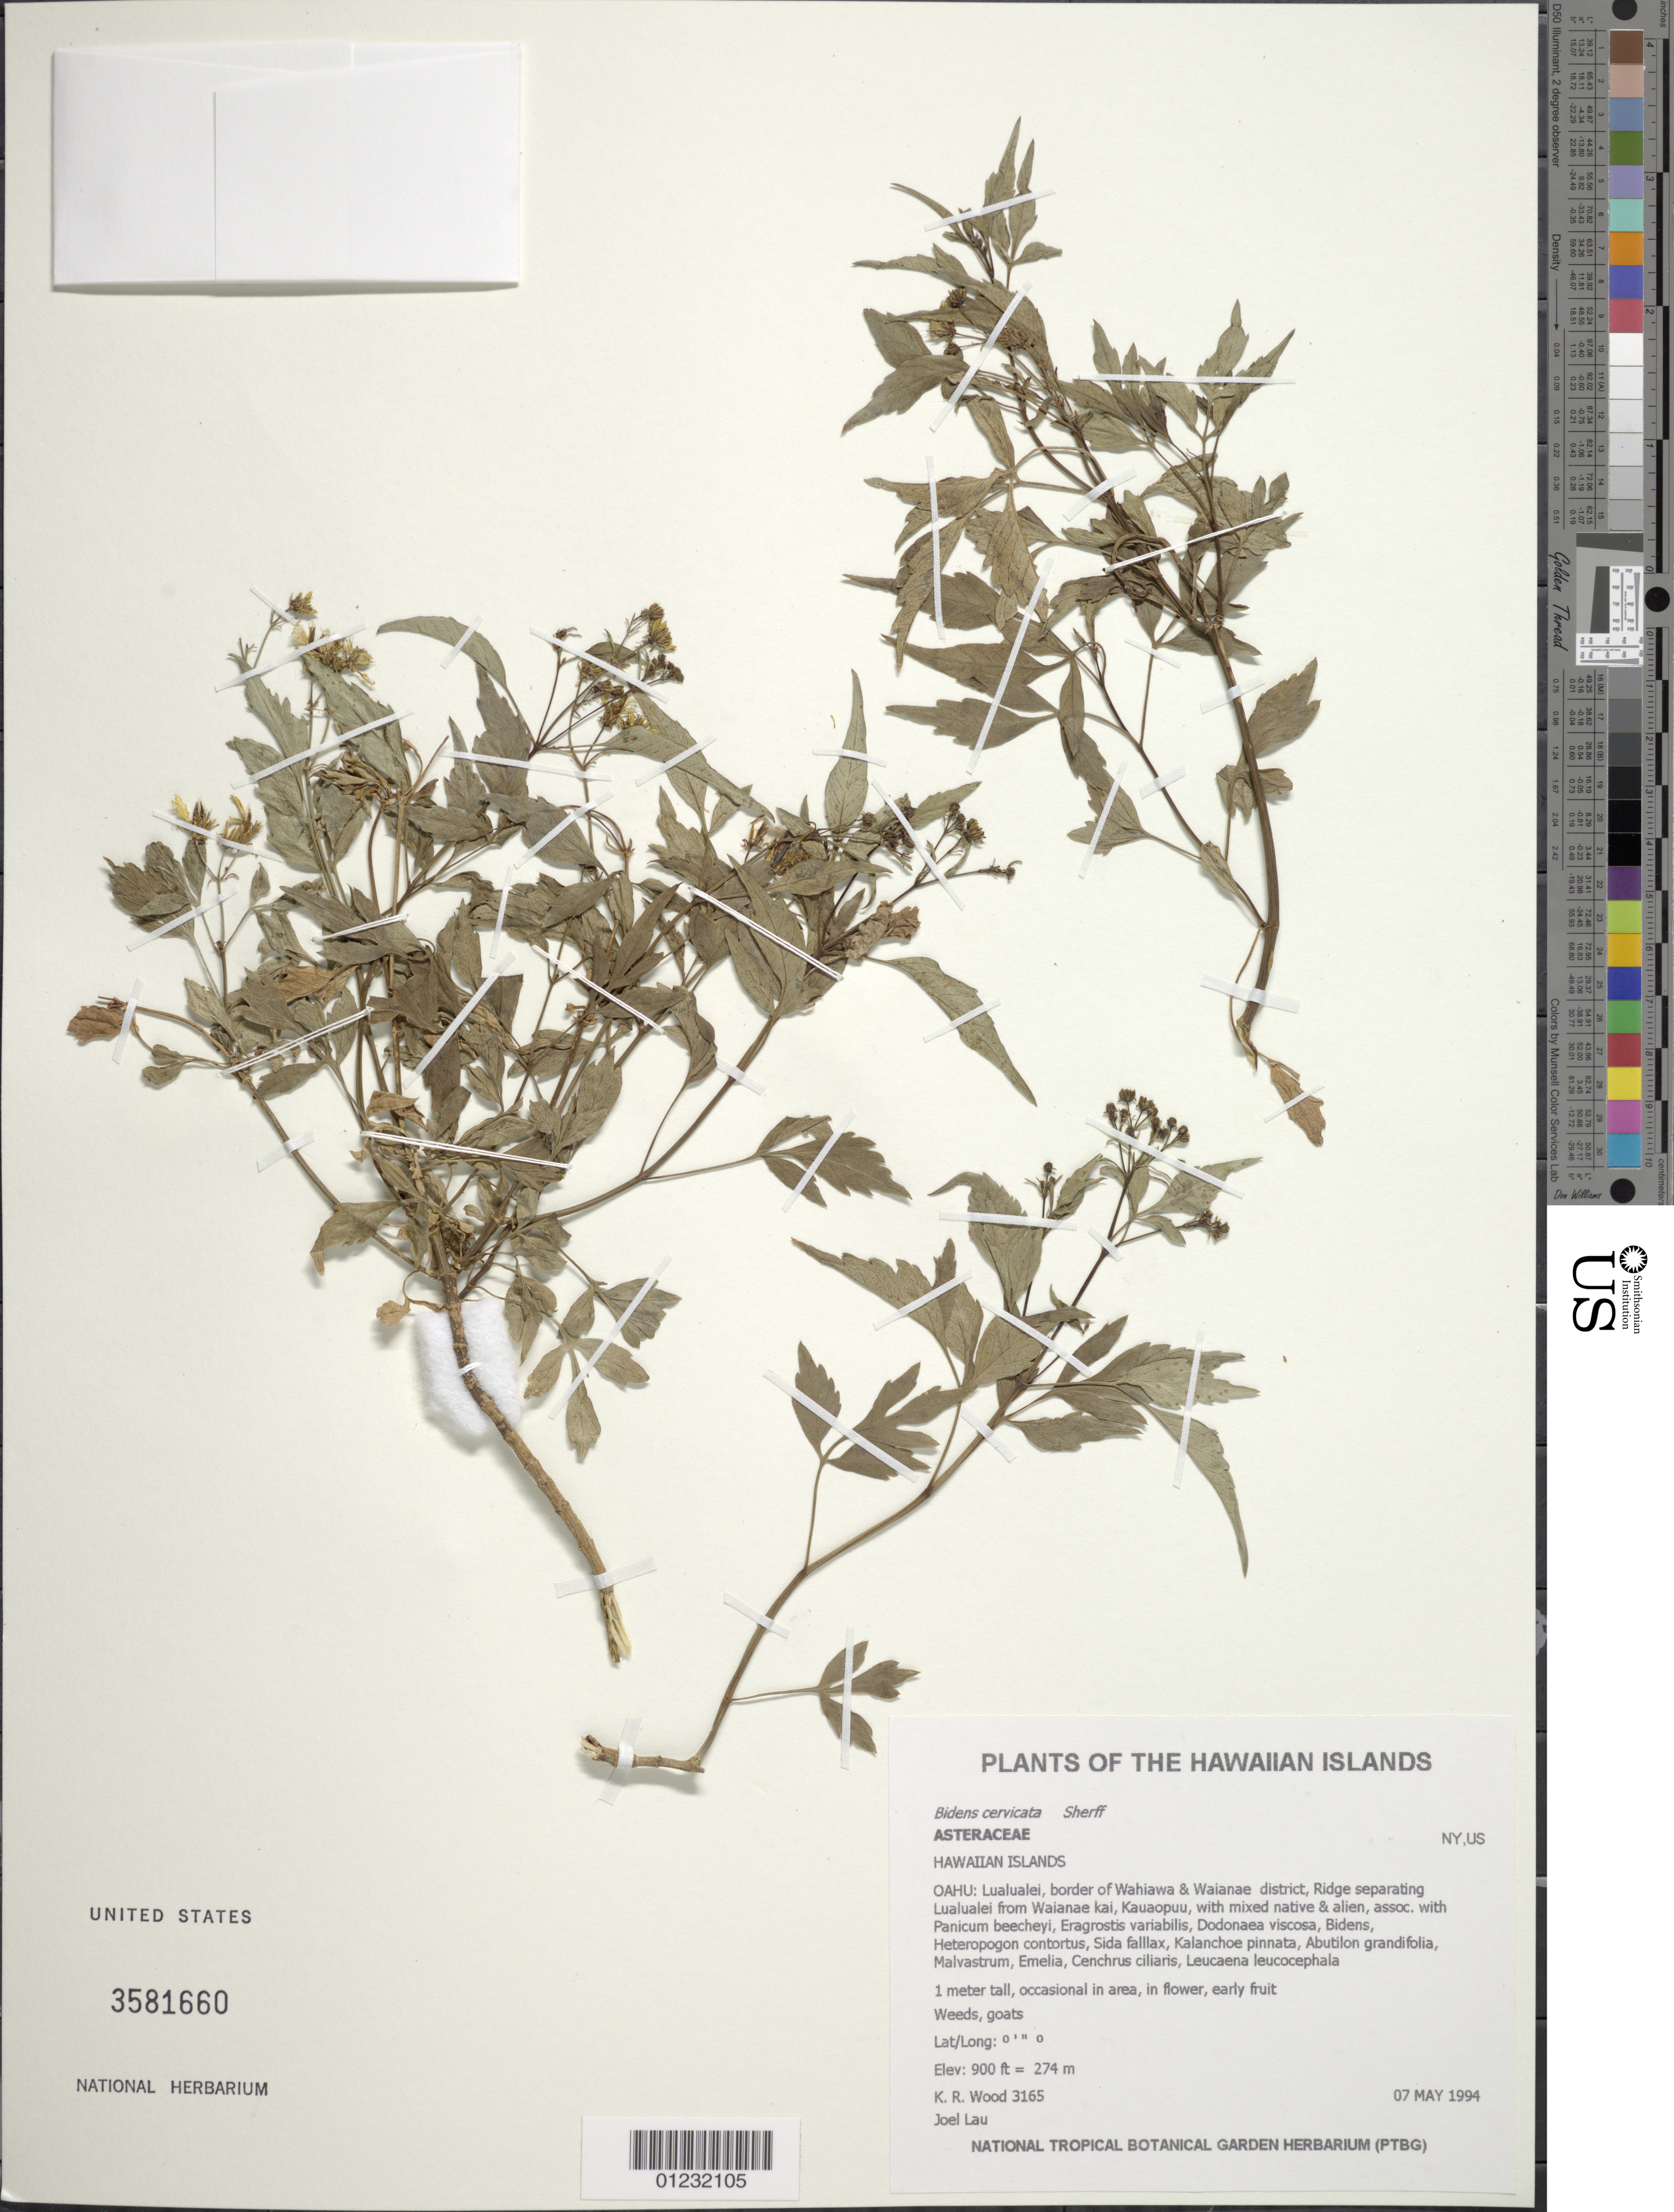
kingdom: Plantae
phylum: Tracheophyta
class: Magnoliopsida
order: Asterales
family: Asteraceae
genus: Bidens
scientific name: Bidens cervicata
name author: Sherff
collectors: K. R. Wood & J. Lau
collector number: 3165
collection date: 1994-05-07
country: United States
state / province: Hawaii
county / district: Honolulu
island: Oahu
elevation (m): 274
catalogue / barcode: US 3581660